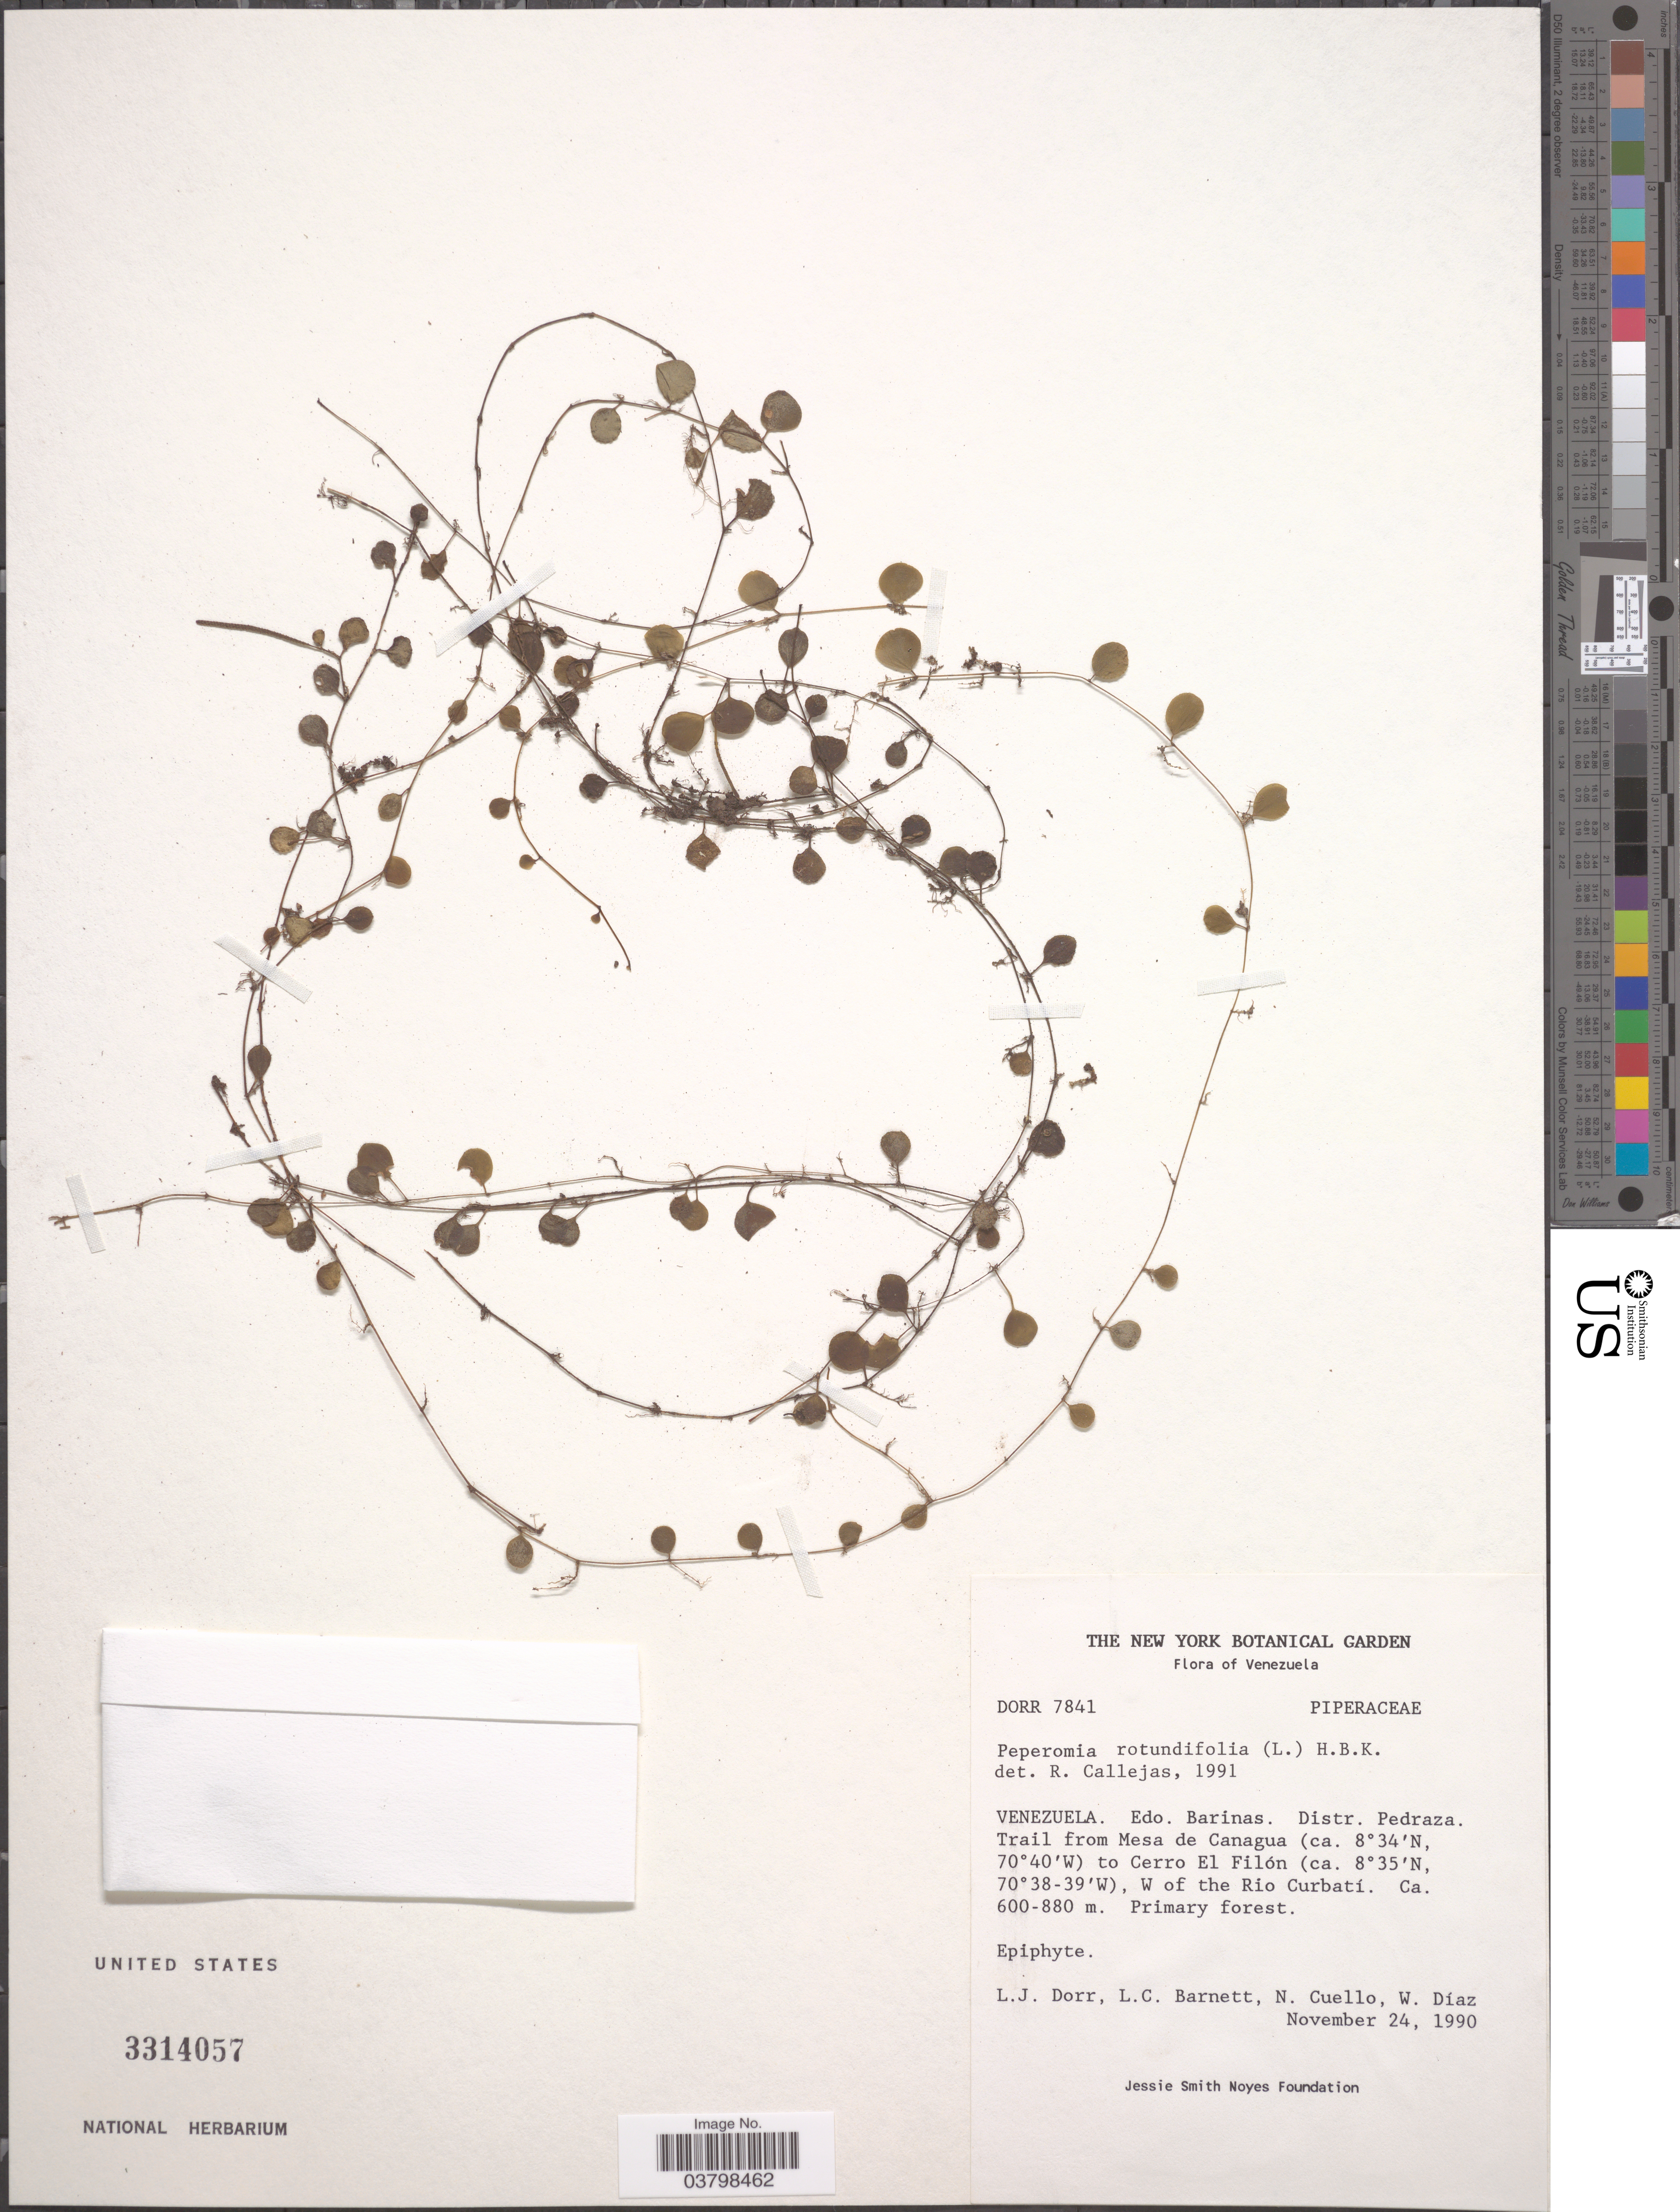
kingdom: Plantae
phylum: Tracheophyta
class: Magnoliopsida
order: Piperales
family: Piperaceae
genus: Peperomia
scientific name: Peperomia rotundifolia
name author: (L.) Kunth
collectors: L. J. Dorr, L. C. Barnett, N. L. Cuello & W. Díaz P.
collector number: DORR 7841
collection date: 1990-11-24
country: Venezuela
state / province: Barinas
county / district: Pedraza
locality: Trail from Mesa de Canagua to Cerro El Filón, W of the Rio Curbatí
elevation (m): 600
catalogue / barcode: US 3314057